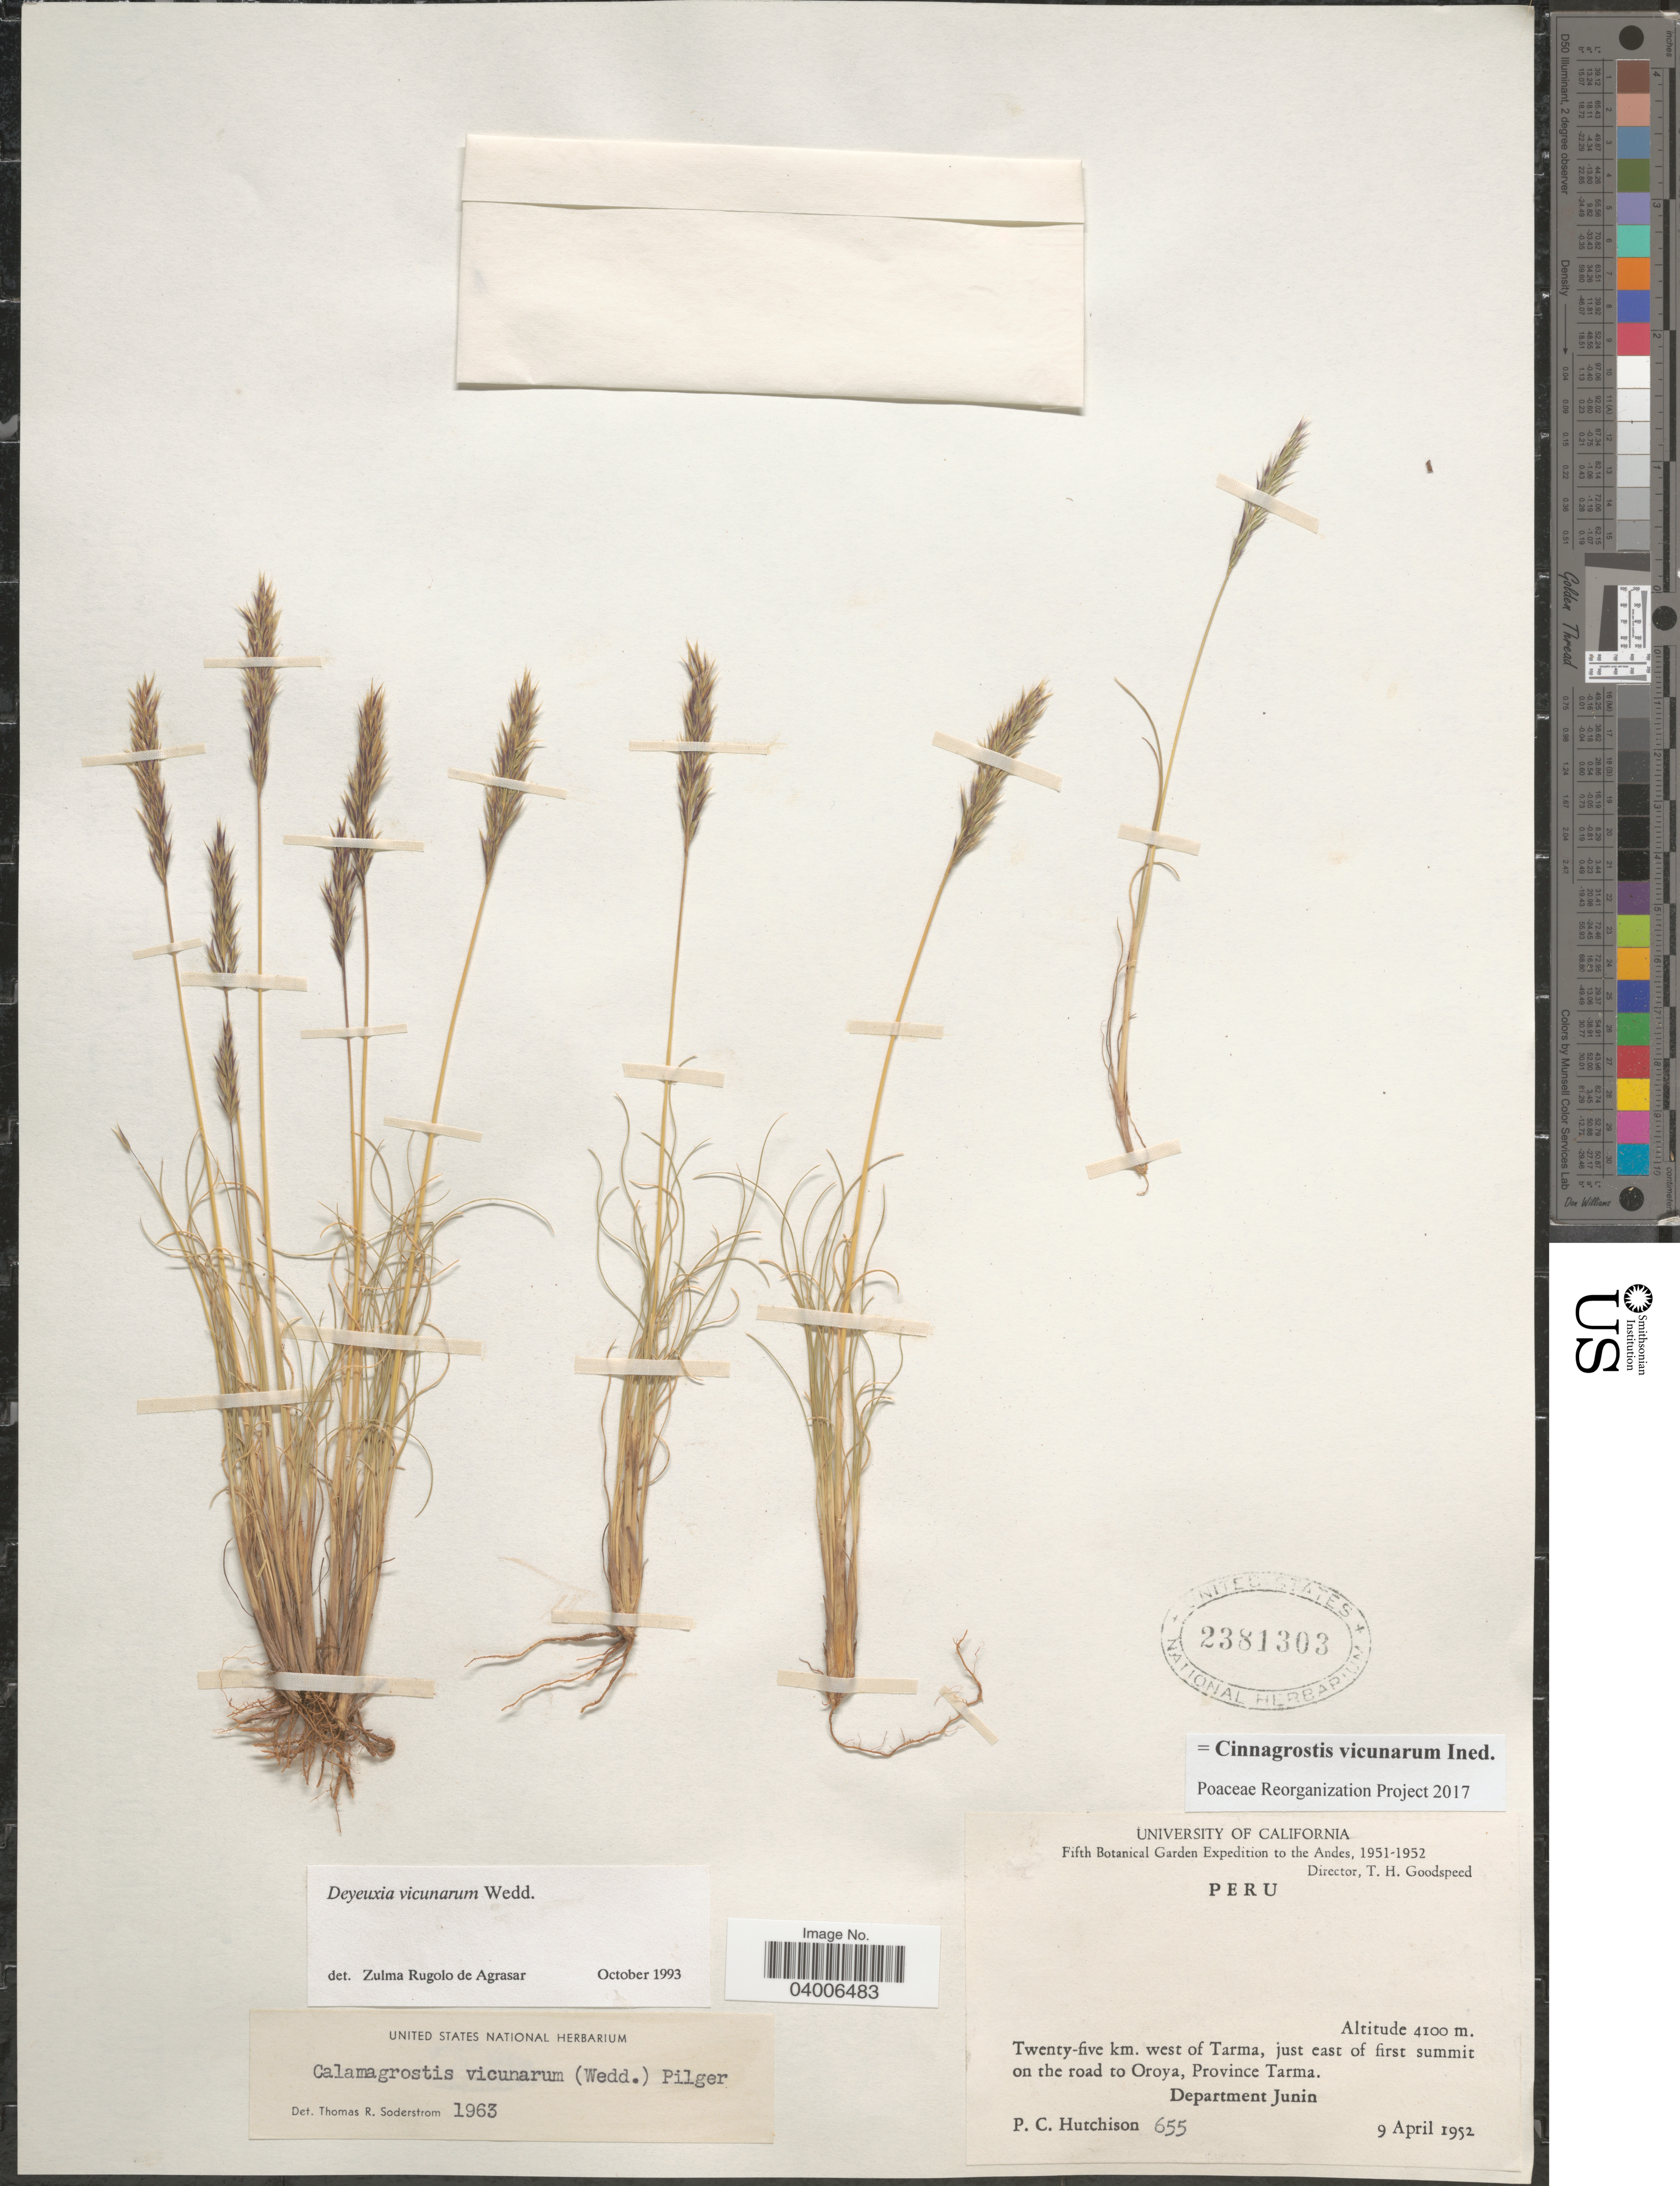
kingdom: Plantae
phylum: Tracheophyta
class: Liliopsida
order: Poales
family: Poaceae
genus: Cinnagrostis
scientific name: Cinnagrostis vicunarum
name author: (Wedd.) P.M. Peterson et al.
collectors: P. C. Hutchison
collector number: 655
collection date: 1952-04-09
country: Peru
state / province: Junín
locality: To the Andes. Twenty-five km. west of Tarma, just east of first summit on the road to Oroya, Province Tarma. Department Junin.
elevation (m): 4100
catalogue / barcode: US 2381303